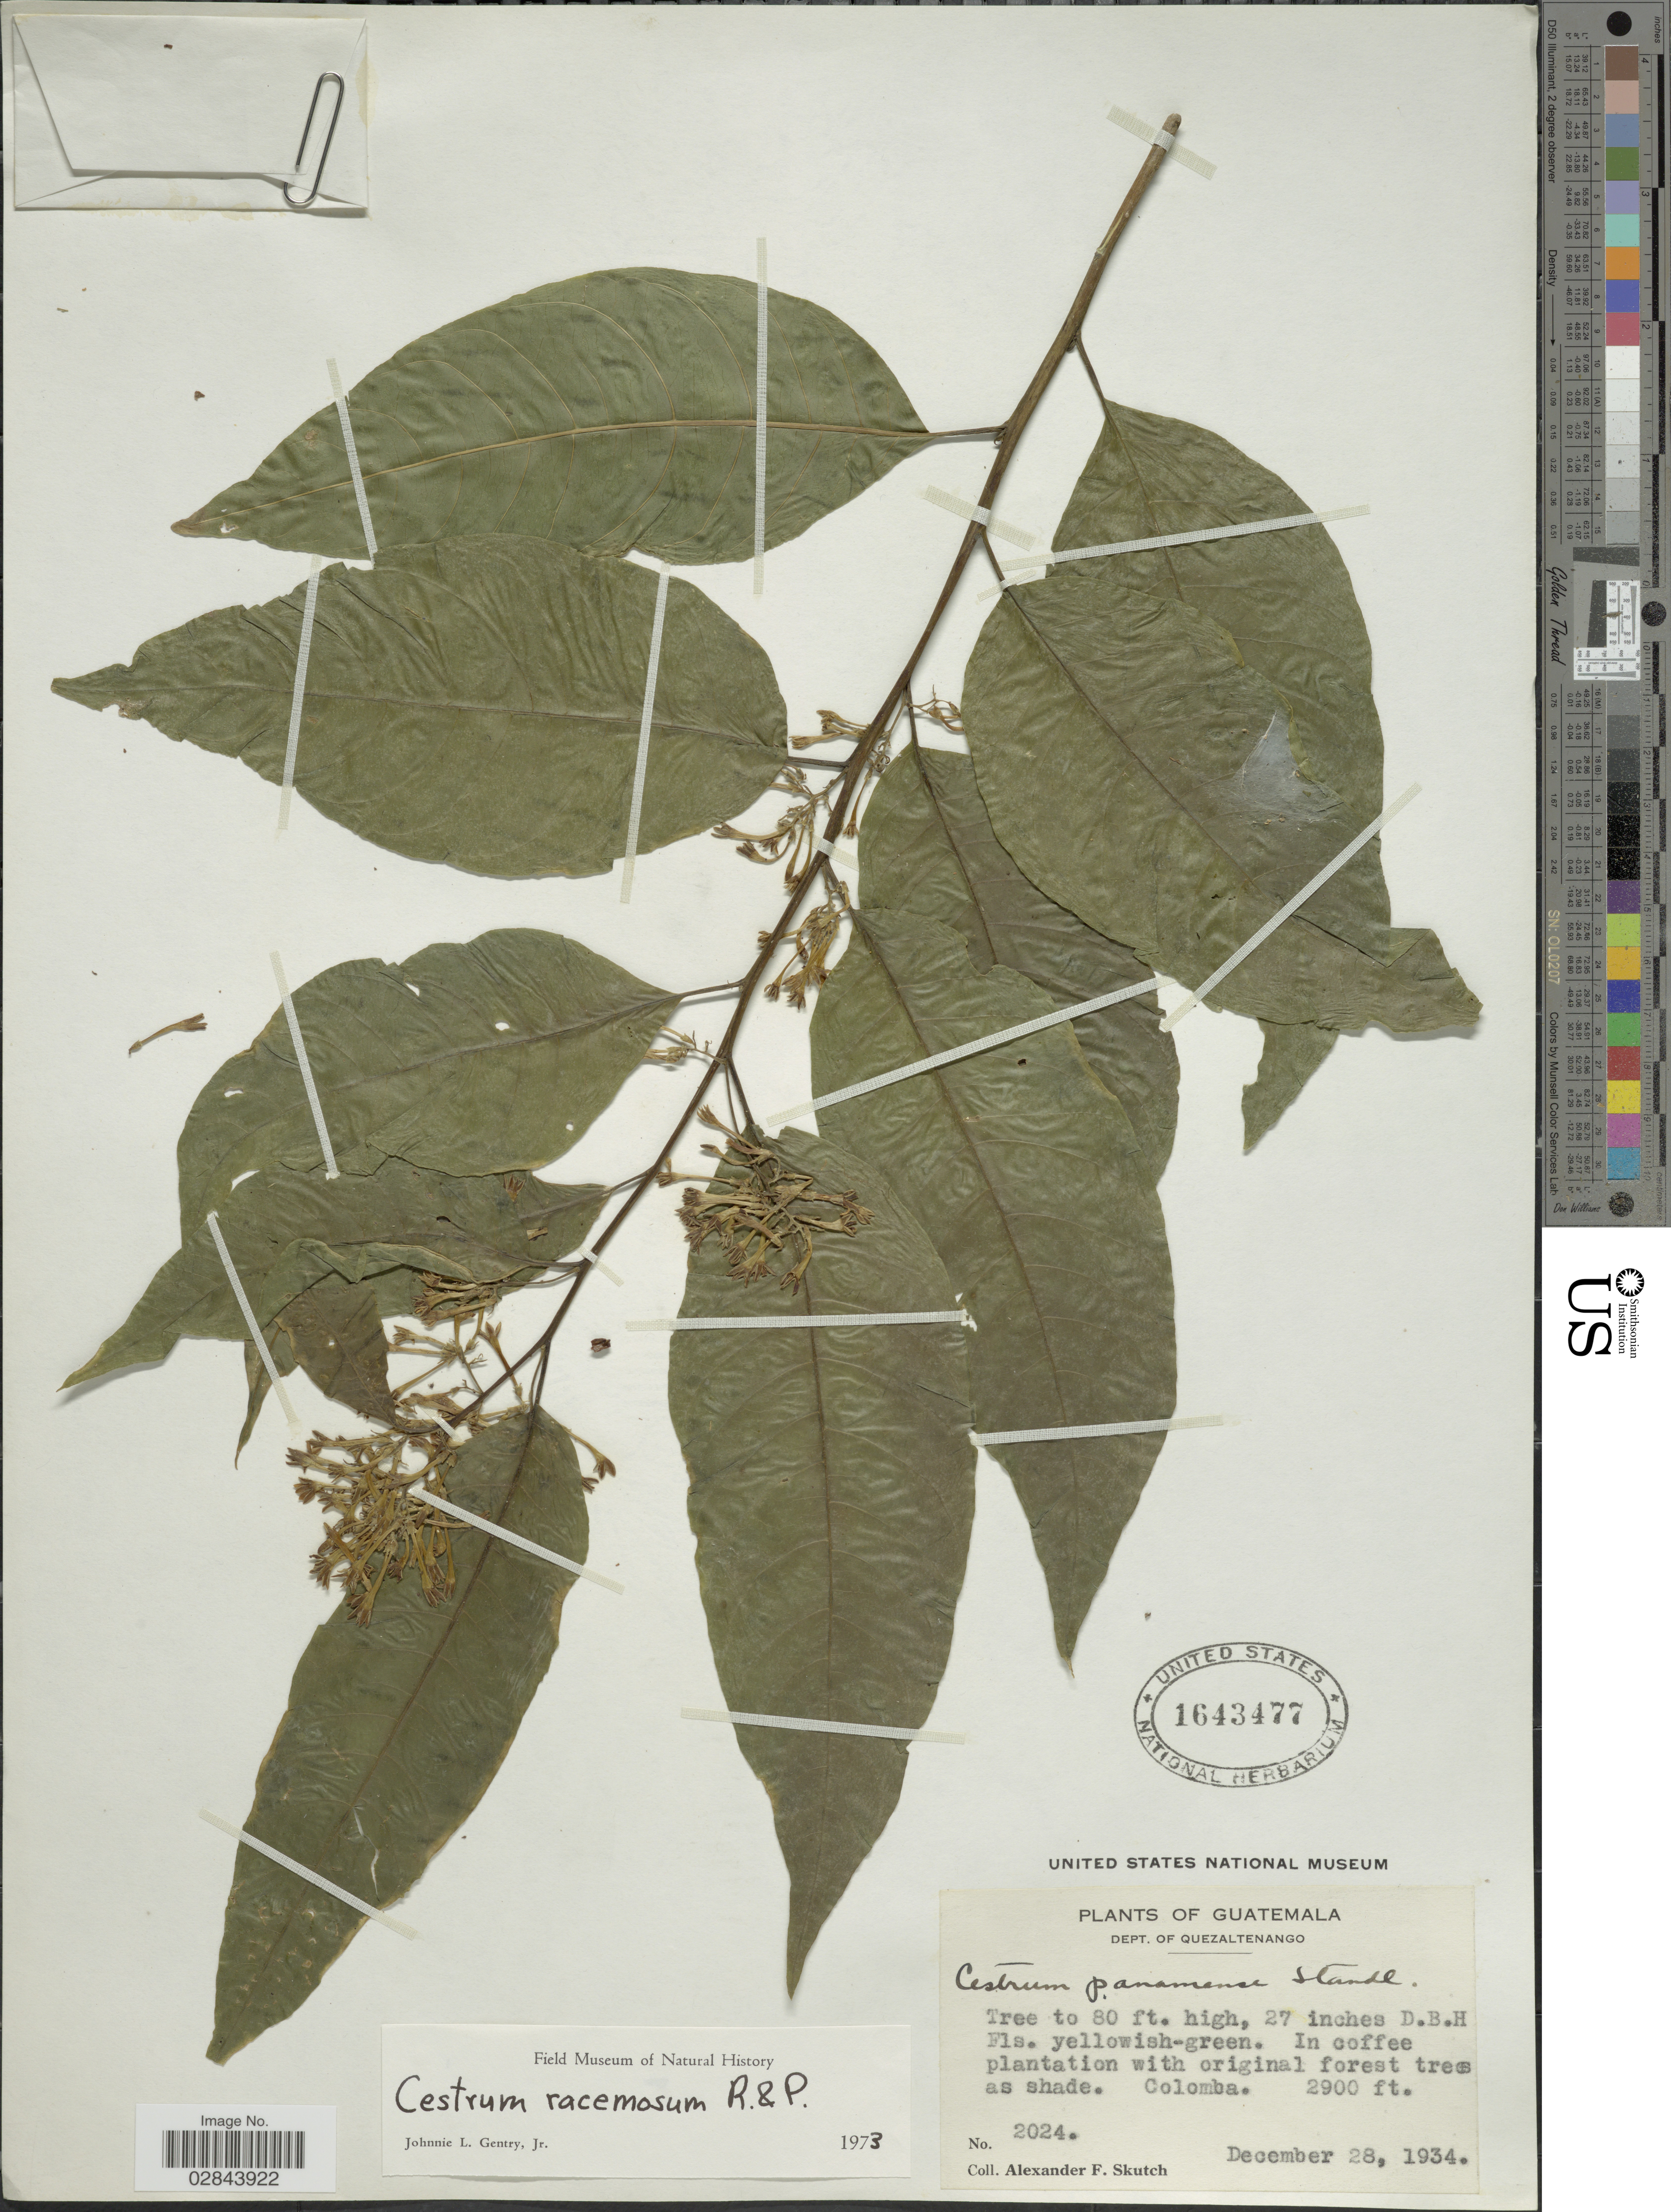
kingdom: Plantae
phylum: Tracheophyta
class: Magnoliopsida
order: Solanales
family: Solanaceae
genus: Cestrum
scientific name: Cestrum racemosum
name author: Ruiz & Pav.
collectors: A. F. Skutch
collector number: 2024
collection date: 1934-12-28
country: Guatemala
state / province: Quetzaltenango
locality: Dept. of Quezaltenango. Colomba.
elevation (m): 884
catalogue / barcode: US 1643477